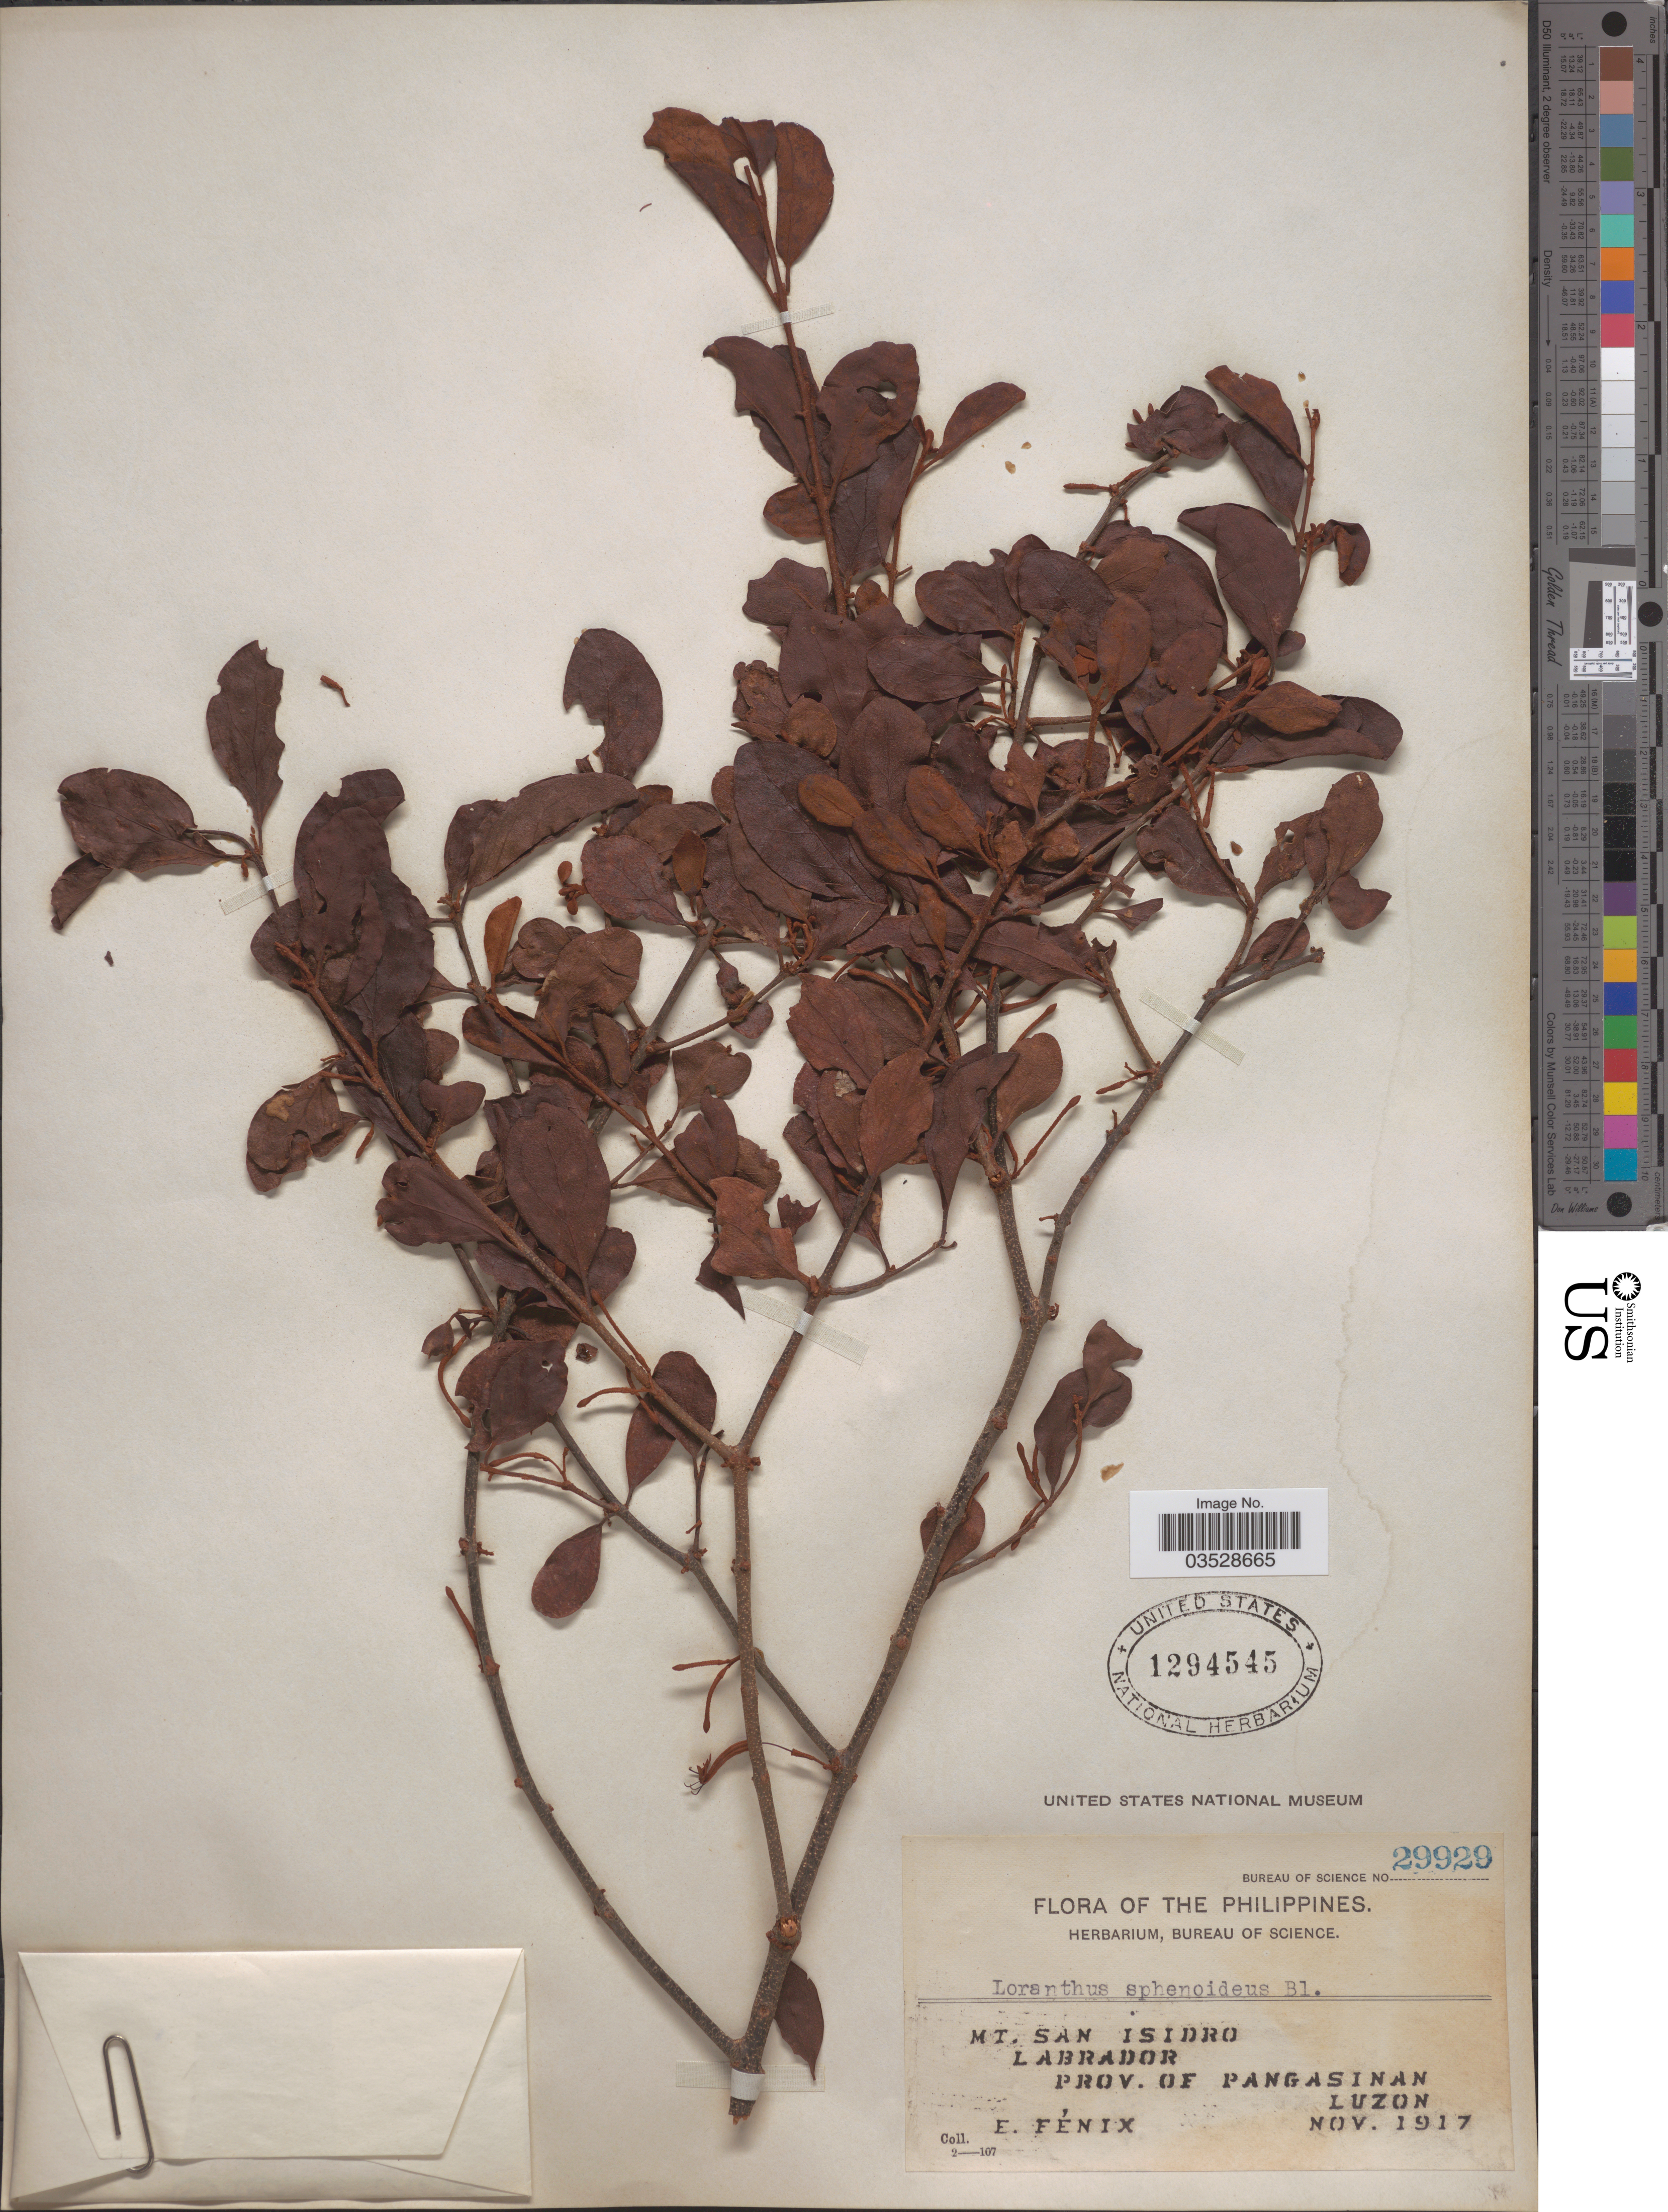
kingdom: Plantae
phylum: Tracheophyta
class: Magnoliopsida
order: Santalales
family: Loranthaceae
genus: Loranthus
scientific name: Loranthus sphenoideus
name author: Blume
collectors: E. Fénix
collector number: Bureau of Science 29929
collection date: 1917-11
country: Philippines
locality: Mt. San Isidro. Labrador. Prov. of Pangasinan. Luzon.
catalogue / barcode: US 1294545